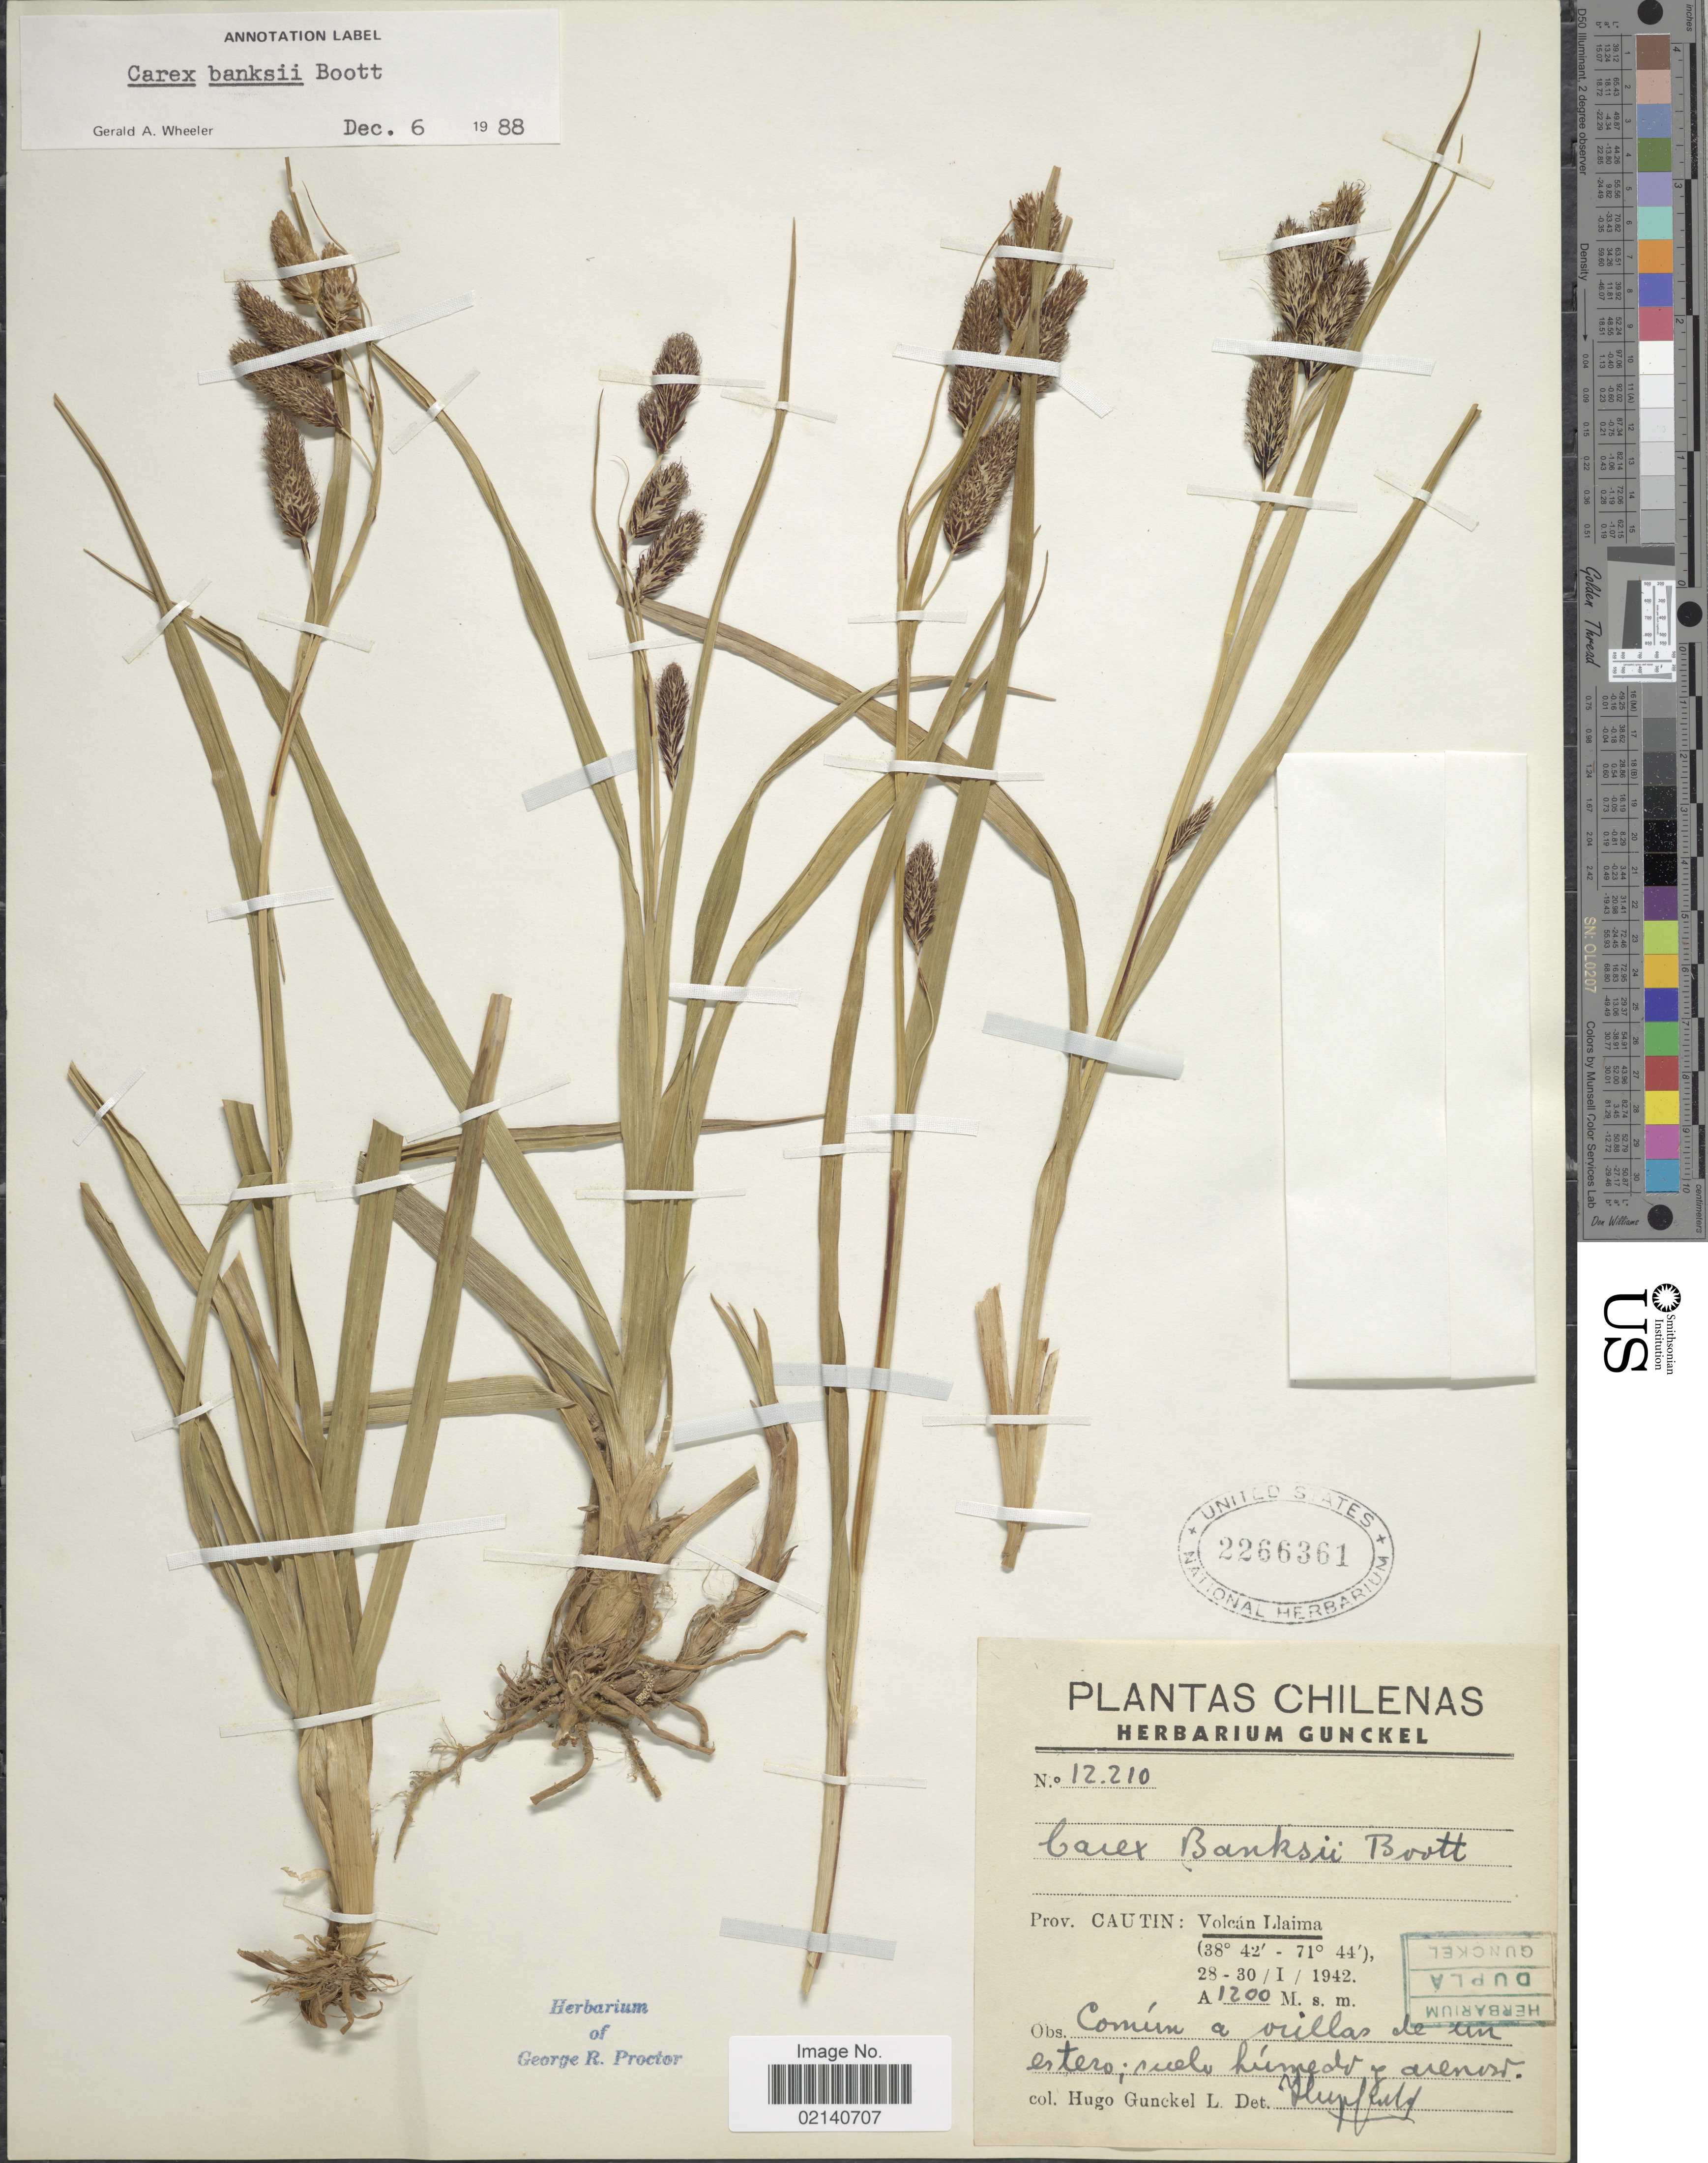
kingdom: Plantae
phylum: Tracheophyta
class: Liliopsida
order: Poales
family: Cyperaceae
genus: Carex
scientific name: Carex banksii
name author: Boott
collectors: H. Gunckel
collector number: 12210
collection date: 1942-01-28/1942-01-30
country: Chile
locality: Chilenas. Cautin: Volcan Llaima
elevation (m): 1200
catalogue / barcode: US 2266361